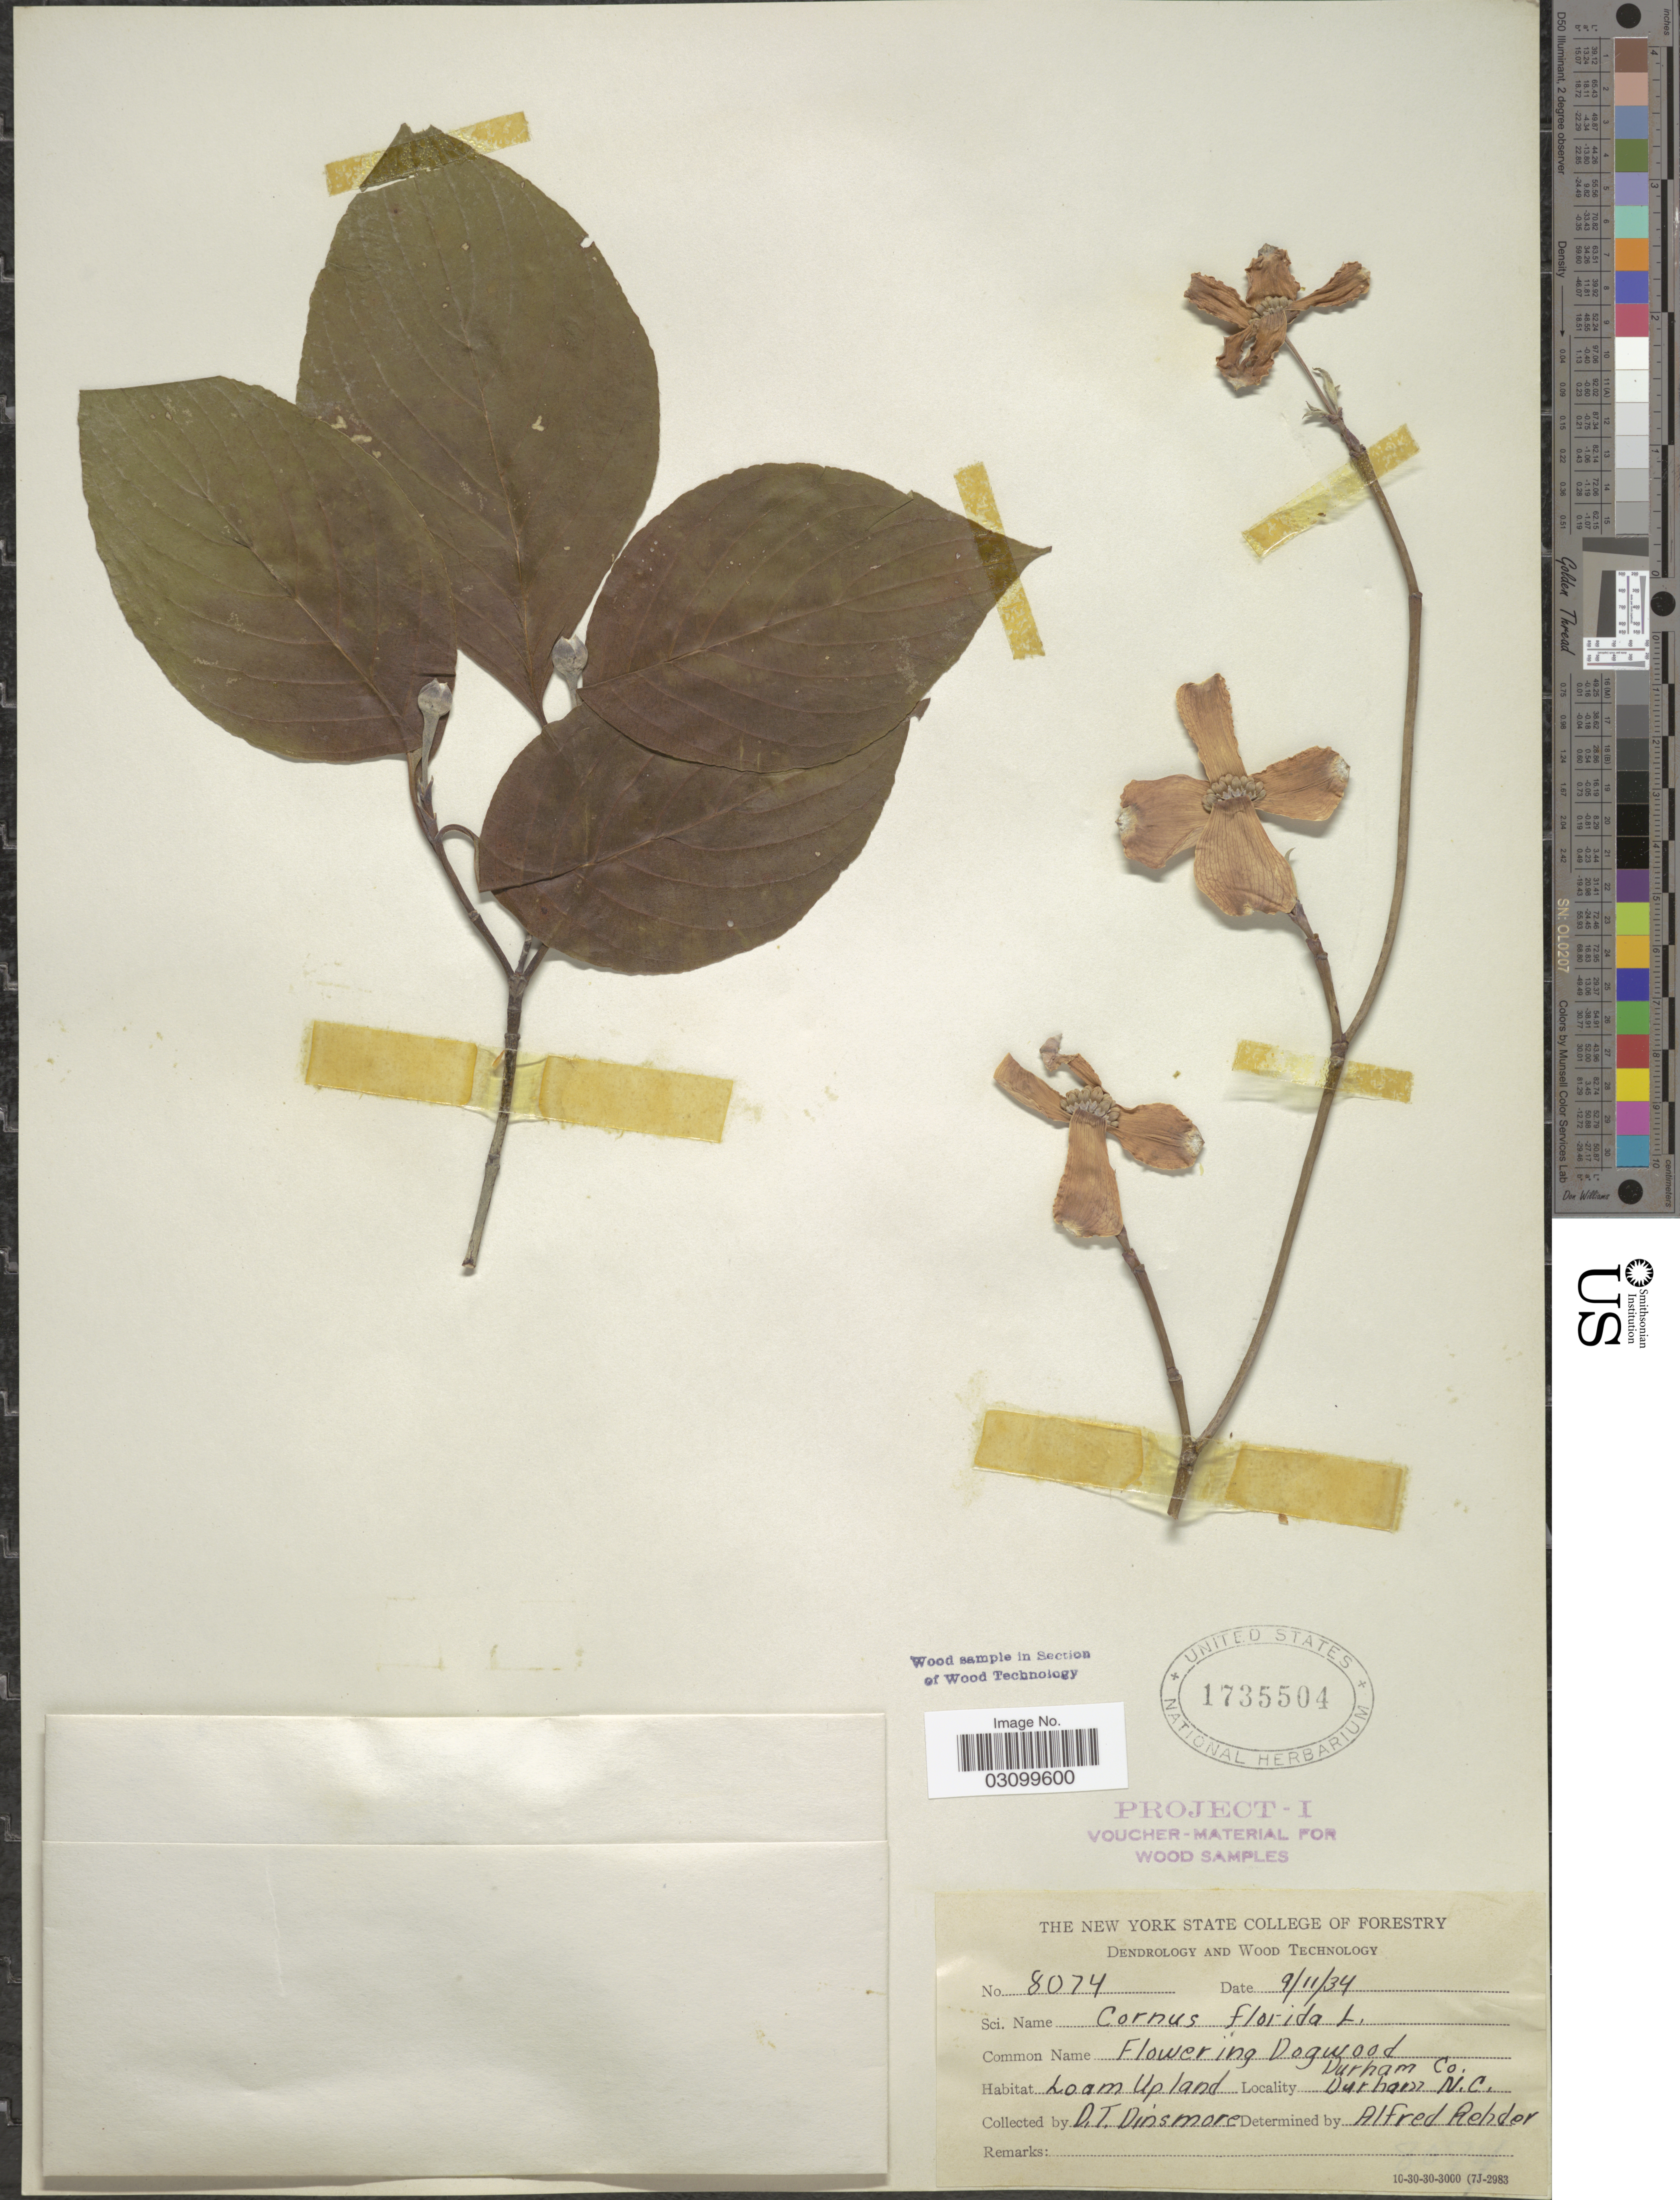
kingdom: Plantae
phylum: Tracheophyta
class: Magnoliopsida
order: Cornales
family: Cornaceae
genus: Cornus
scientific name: Cornus florida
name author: L.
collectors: D. Dinsmore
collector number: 8074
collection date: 1934-09-11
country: United States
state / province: North Carolina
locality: Durham Co. Durham.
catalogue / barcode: US 1735504